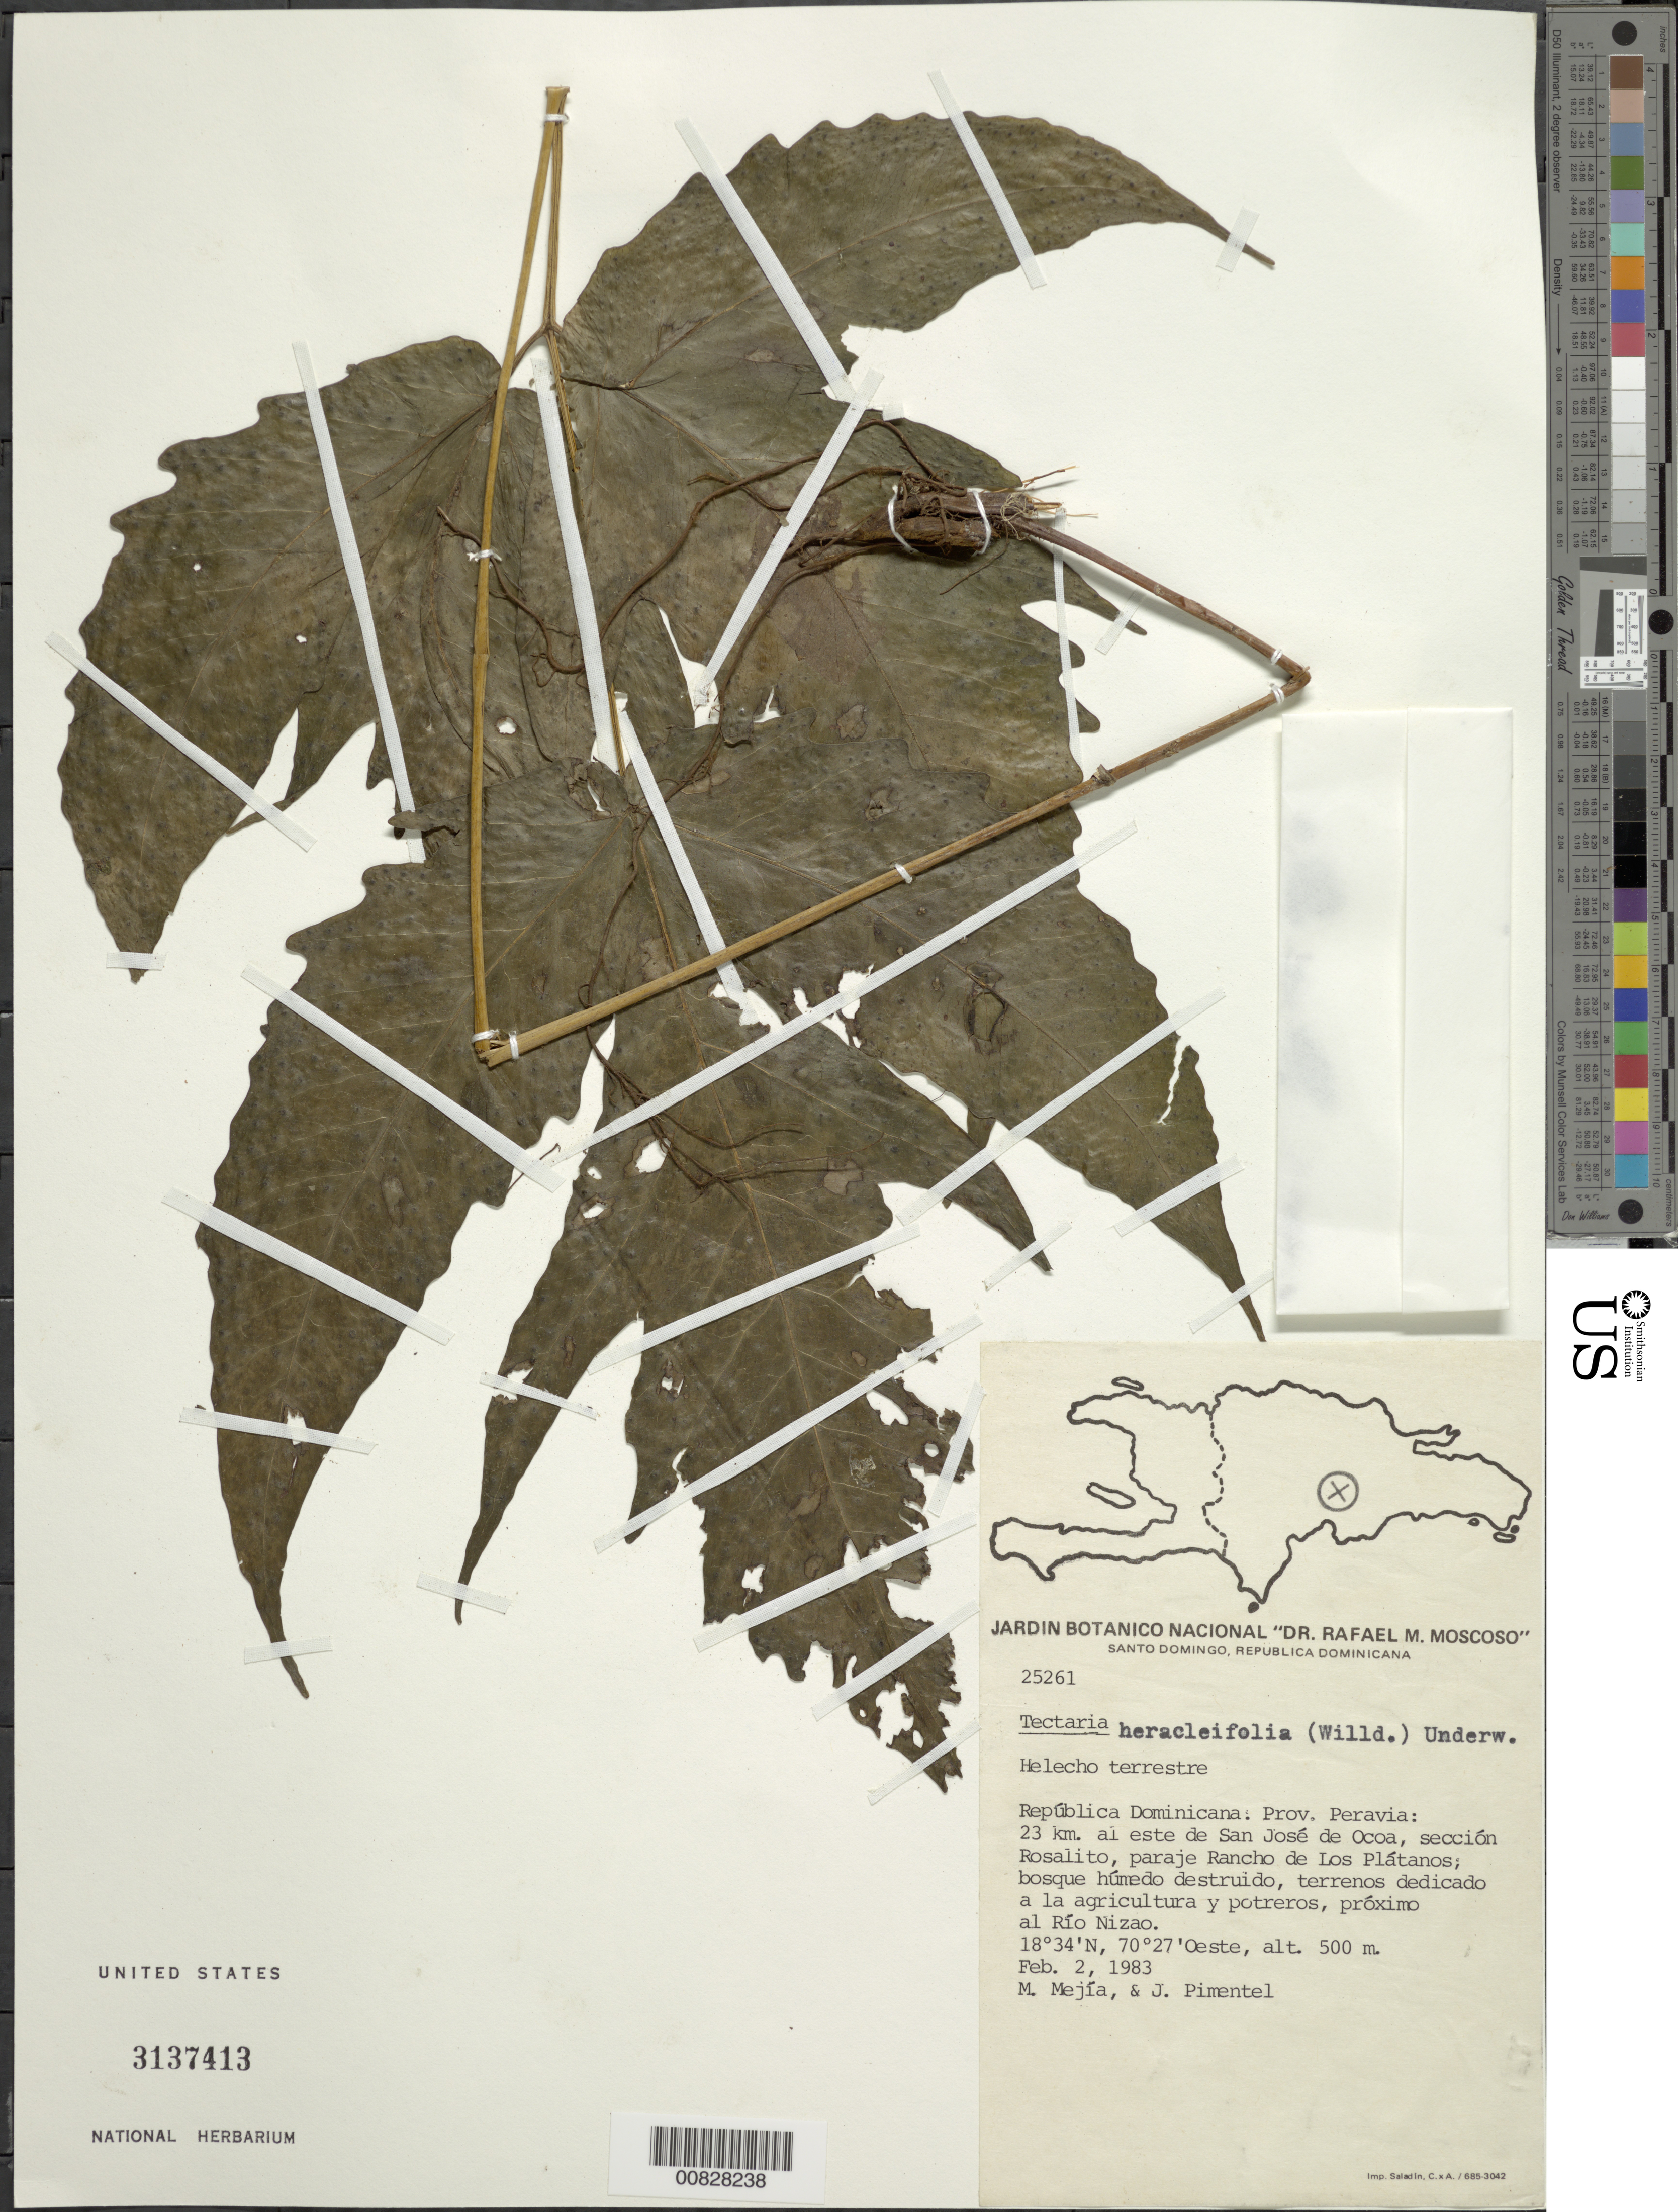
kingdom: Plantae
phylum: Tracheophyta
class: Polypodiopsida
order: Polypodiales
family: Tectariaceae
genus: Tectaria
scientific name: Tectaria heracleifolia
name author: (Willd.) Underw.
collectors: M. Mejia & J. Pimentel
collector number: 25261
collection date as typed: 02 Feb 1983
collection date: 1983-02-02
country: Dominican Republic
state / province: Peravia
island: Hispaniola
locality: San José de Ocoa, 23 km E of; secc. Rosalito, paraje Rancho de Los Plátanos, proximo al Río Nizao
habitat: Bosque huedo destruido, terrenos dedicado a la agricultura y potreros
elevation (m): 500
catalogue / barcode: US 3137413